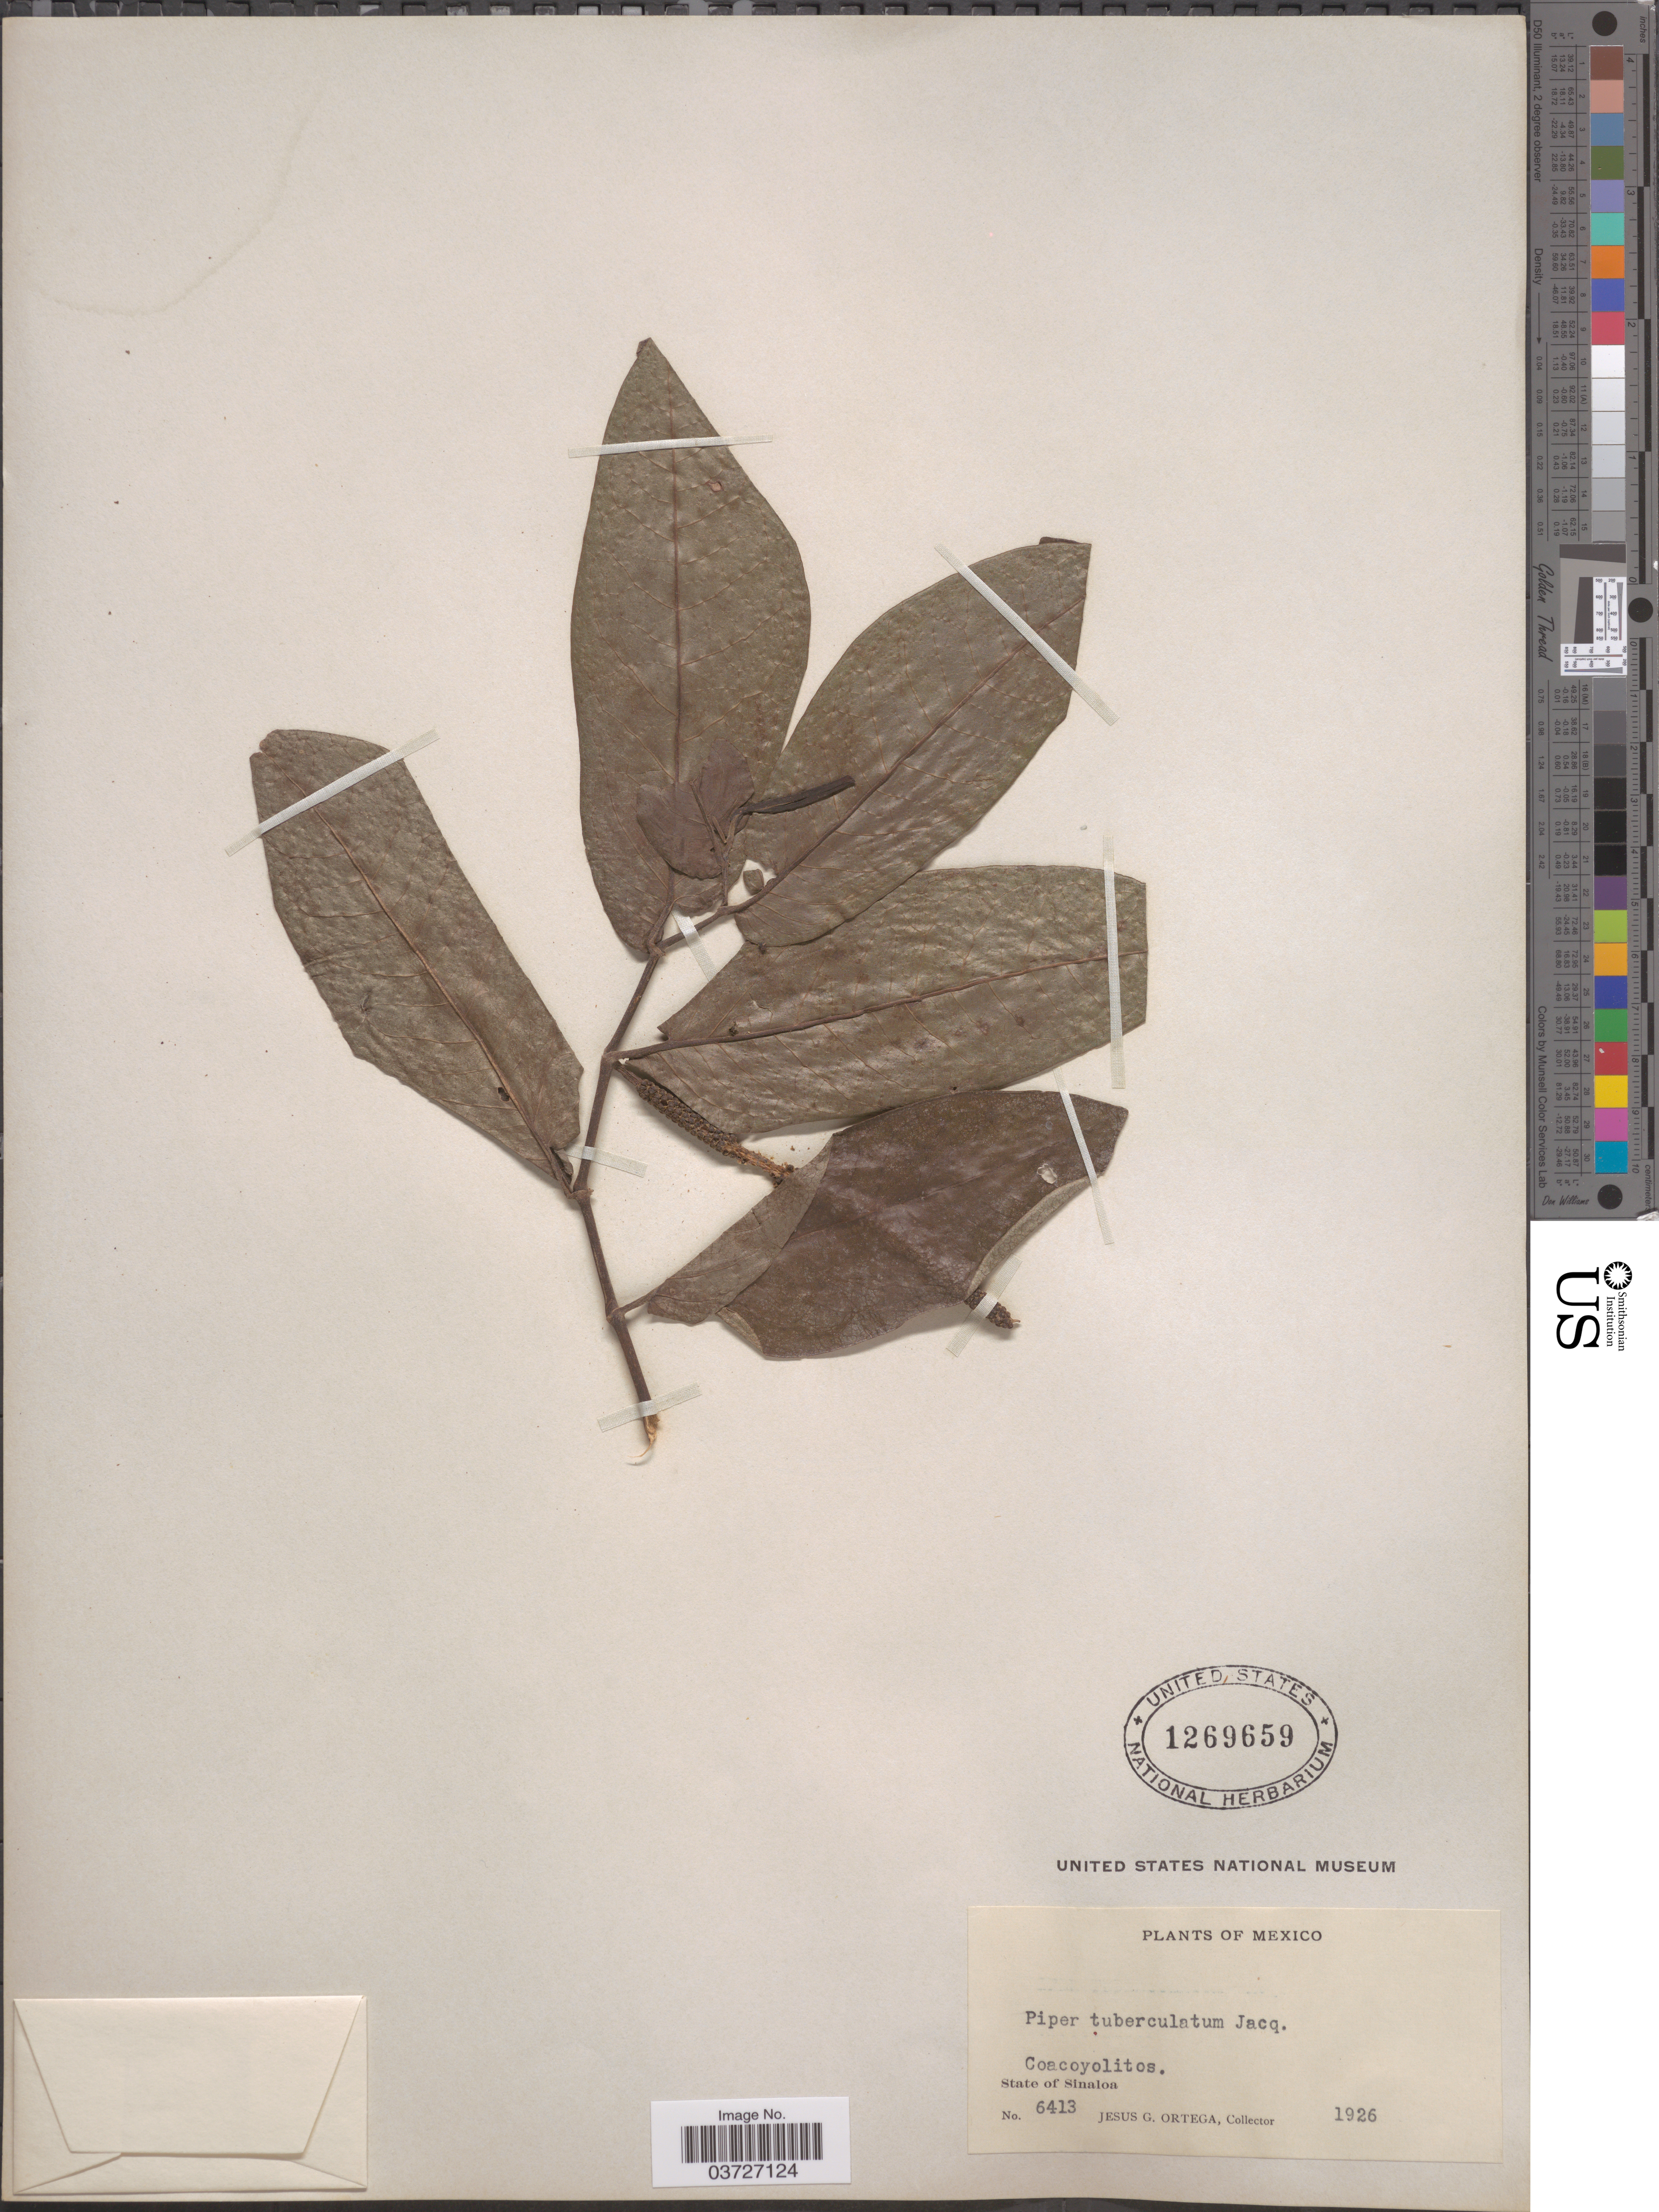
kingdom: Plantae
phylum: Tracheophyta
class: Magnoliopsida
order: Piperales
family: Piperaceae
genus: Piper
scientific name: Piper tuberculatum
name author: Jacq.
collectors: J. Ortega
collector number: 6413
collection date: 1926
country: Mexico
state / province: Sinaloa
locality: Coacoyolitos.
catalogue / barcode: US 1269659